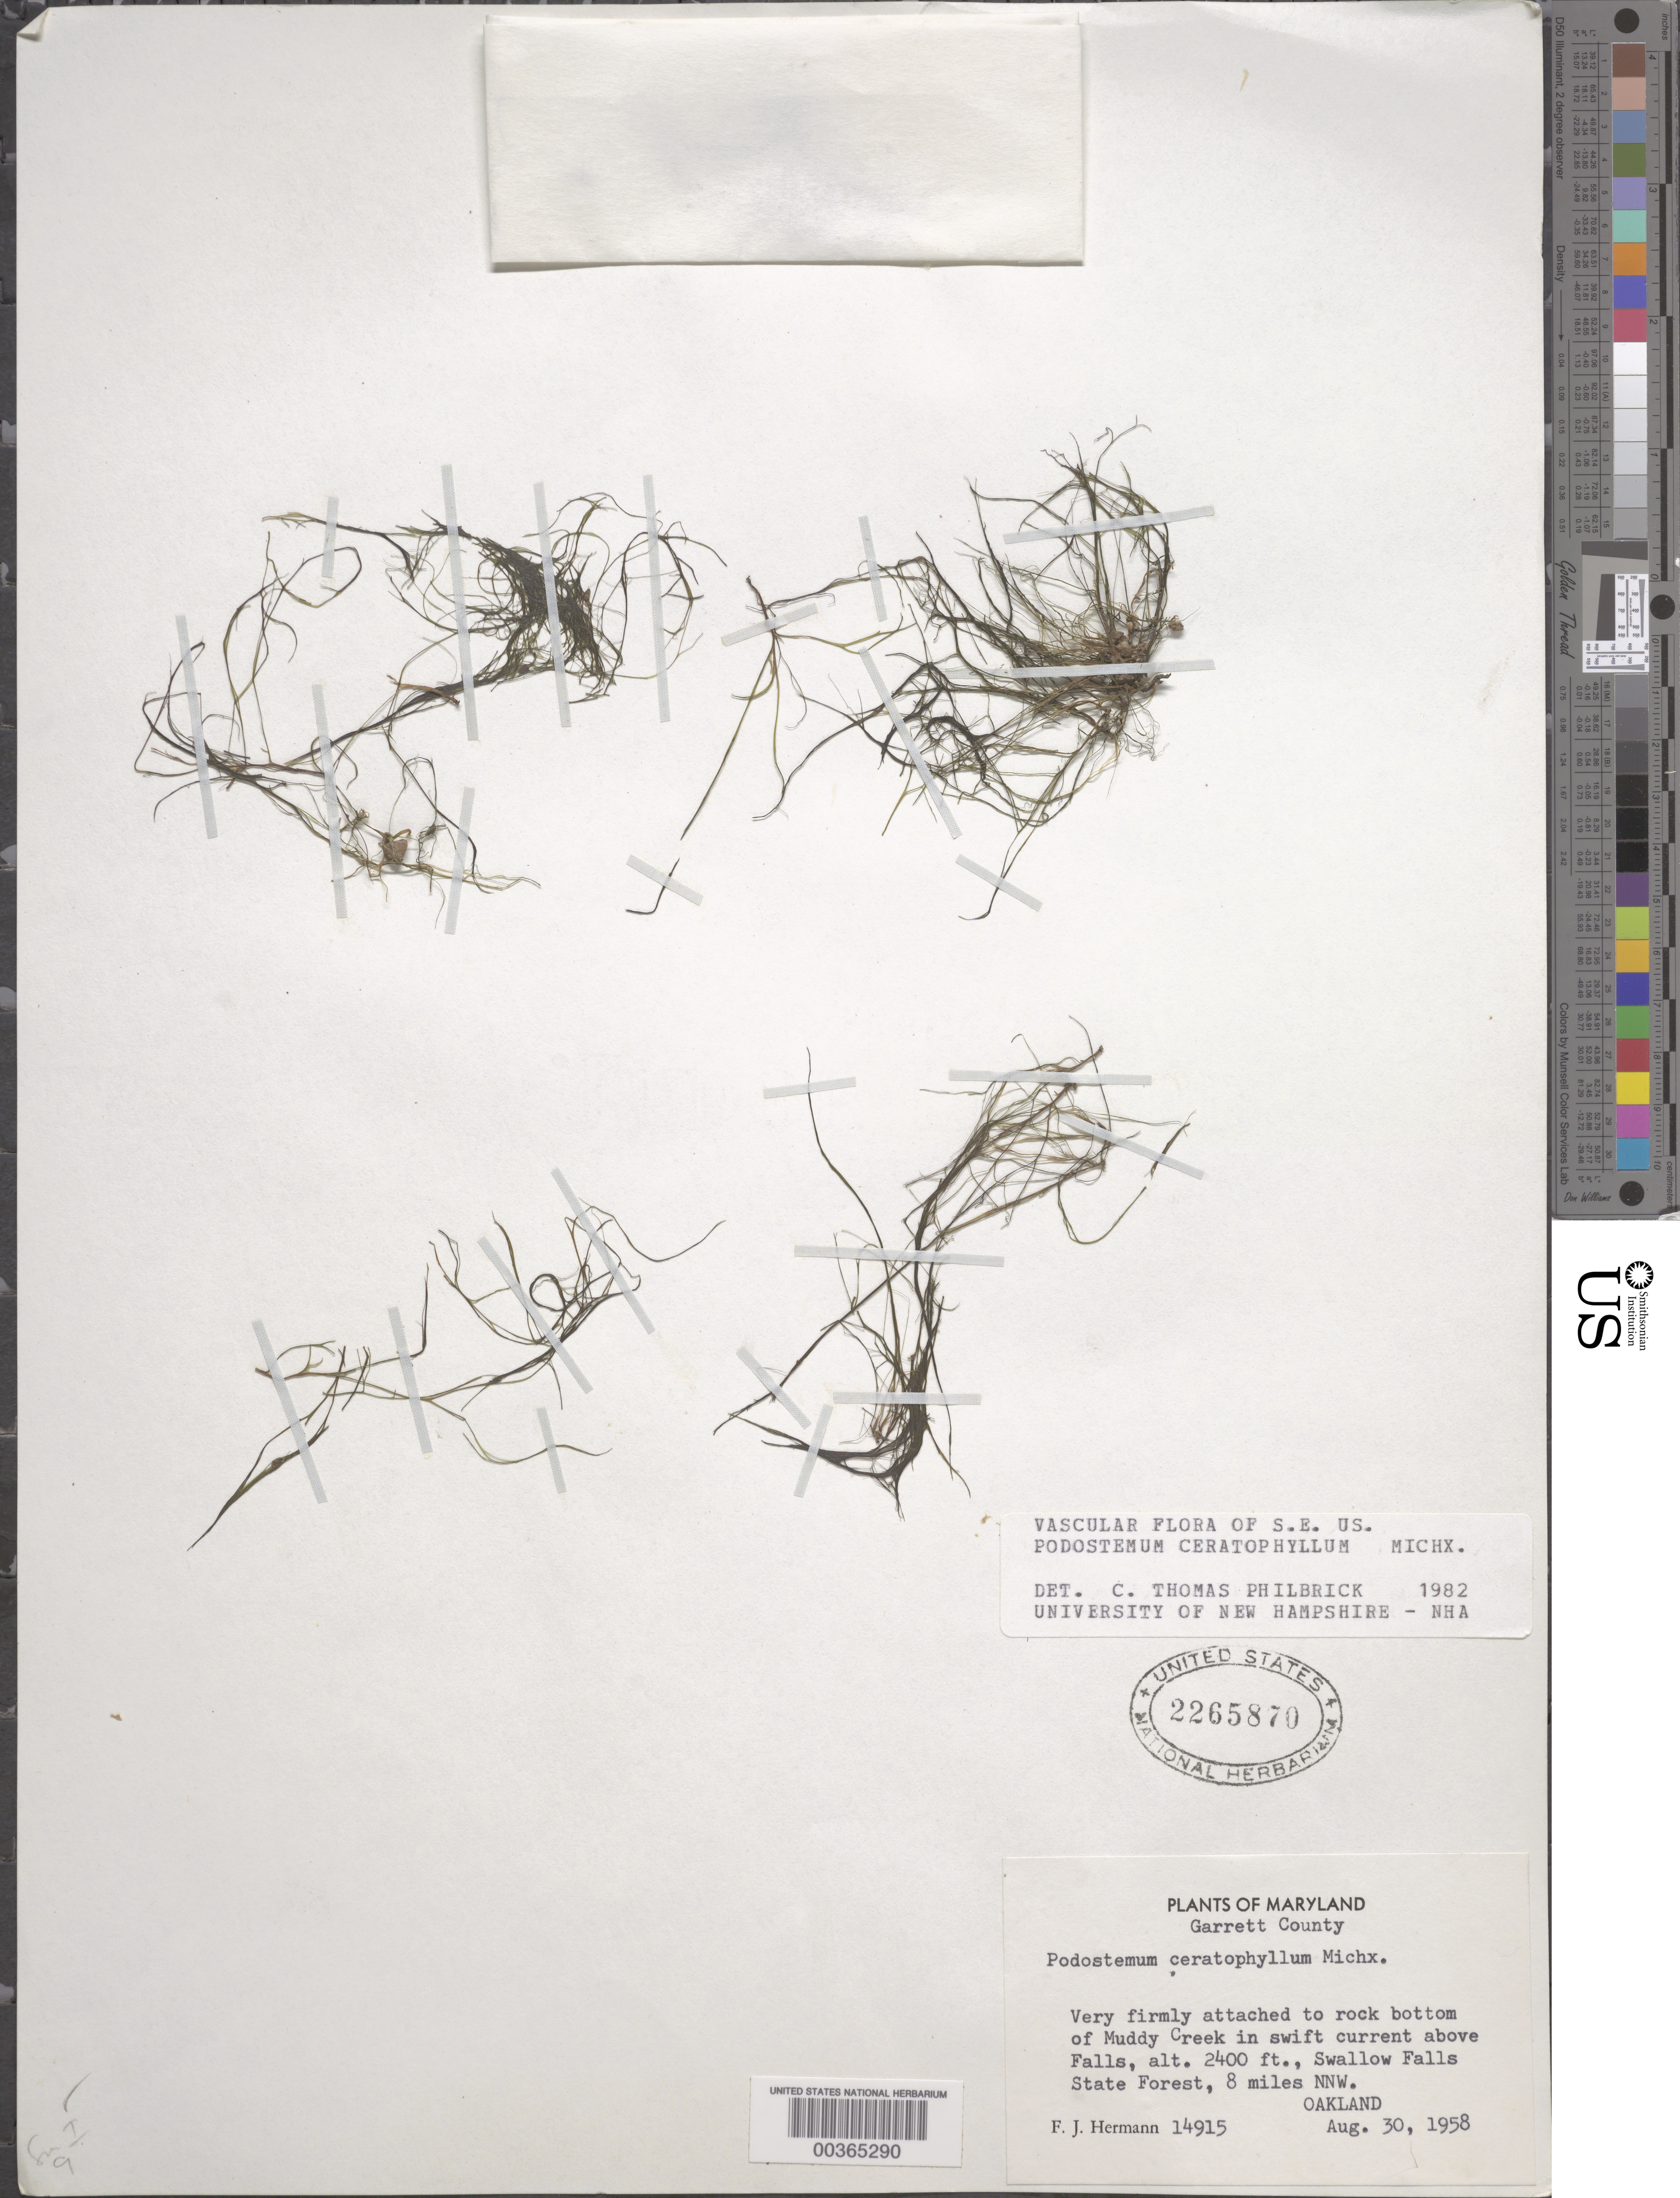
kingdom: Plantae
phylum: Tracheophyta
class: Magnoliopsida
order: Malpighiales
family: Podostemaceae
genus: Podostemum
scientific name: Podostemum ceratophylllum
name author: Michx.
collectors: F. J. Hermann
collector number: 14915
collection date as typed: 30 Aug 1958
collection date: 1958-08-30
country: United States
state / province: Maryland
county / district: Garrett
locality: Swallow falls state forest, nnw of oakland, muddy creek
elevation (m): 732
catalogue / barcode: US 2265870